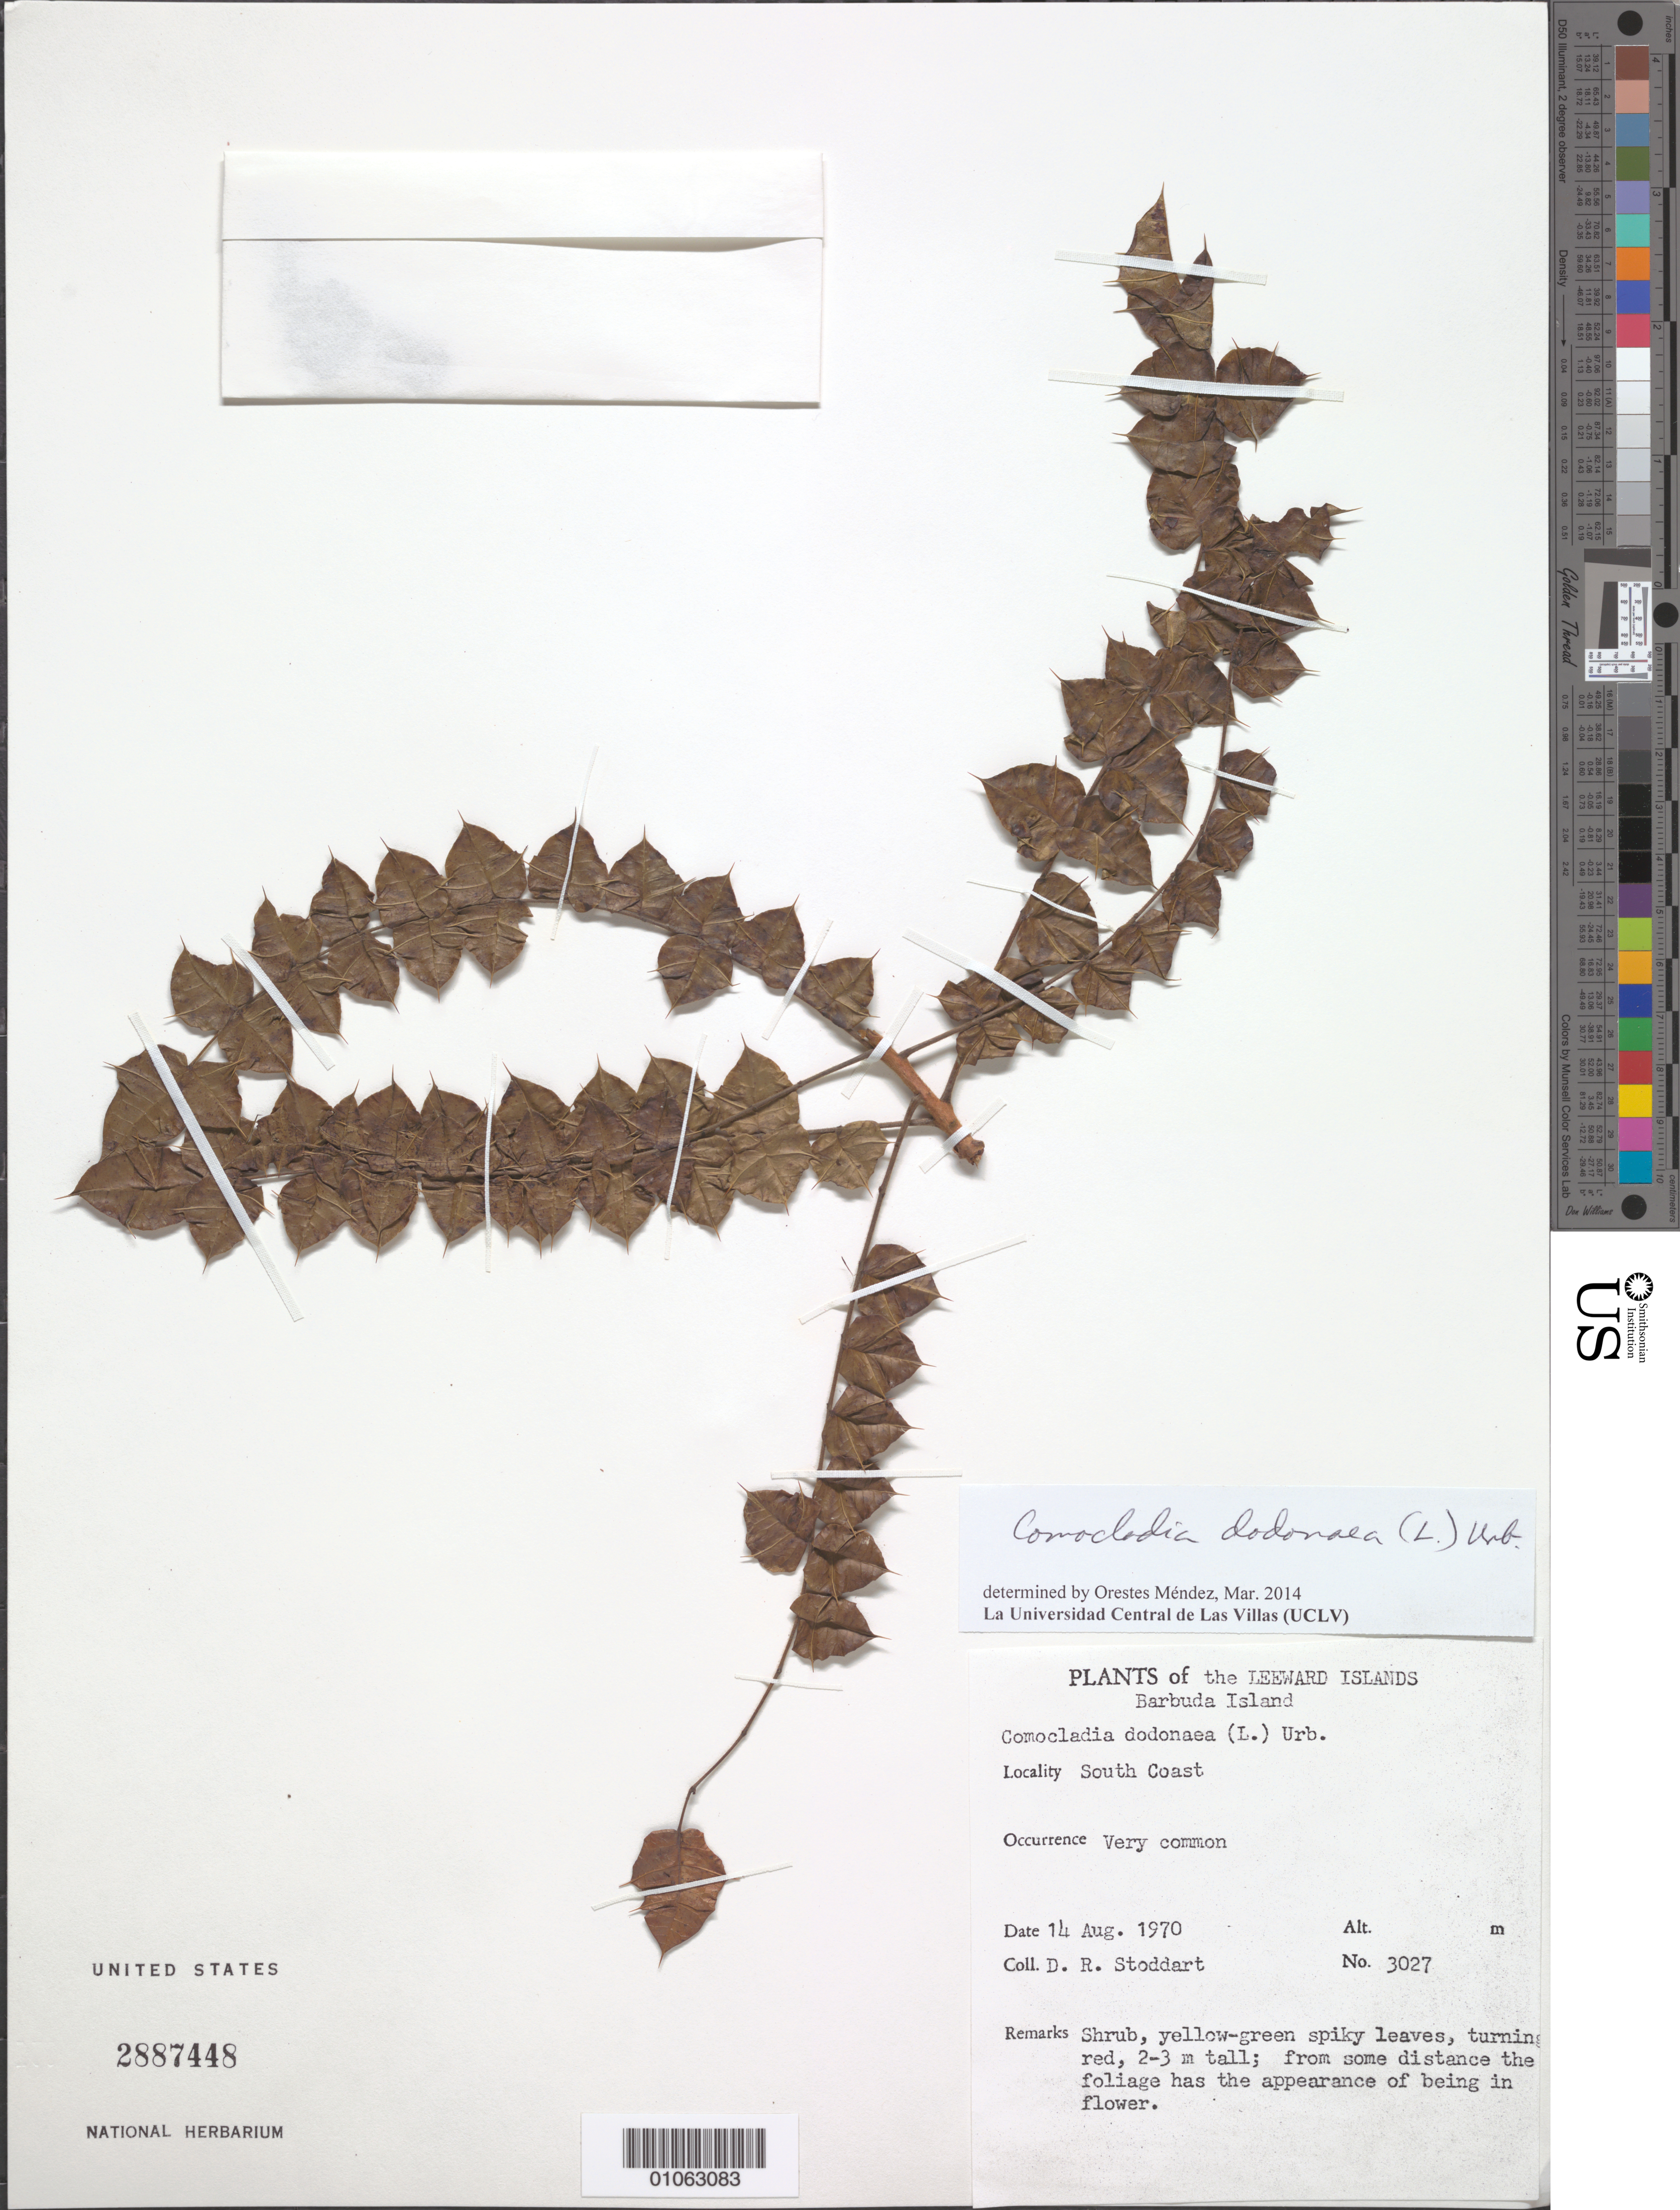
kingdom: Plantae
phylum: Tracheophyta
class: Magnoliopsida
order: Sapindales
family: Anacardiaceae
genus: Comocladia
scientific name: Comocladia dodonaea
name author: (L.) Urb.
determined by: Méndez, Orestes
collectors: D. R. Stoddart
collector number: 3027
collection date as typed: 14 Aug 1970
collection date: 1970-08-14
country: Antigua and Barbuda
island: Barbuda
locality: South coast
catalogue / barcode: US 2887448